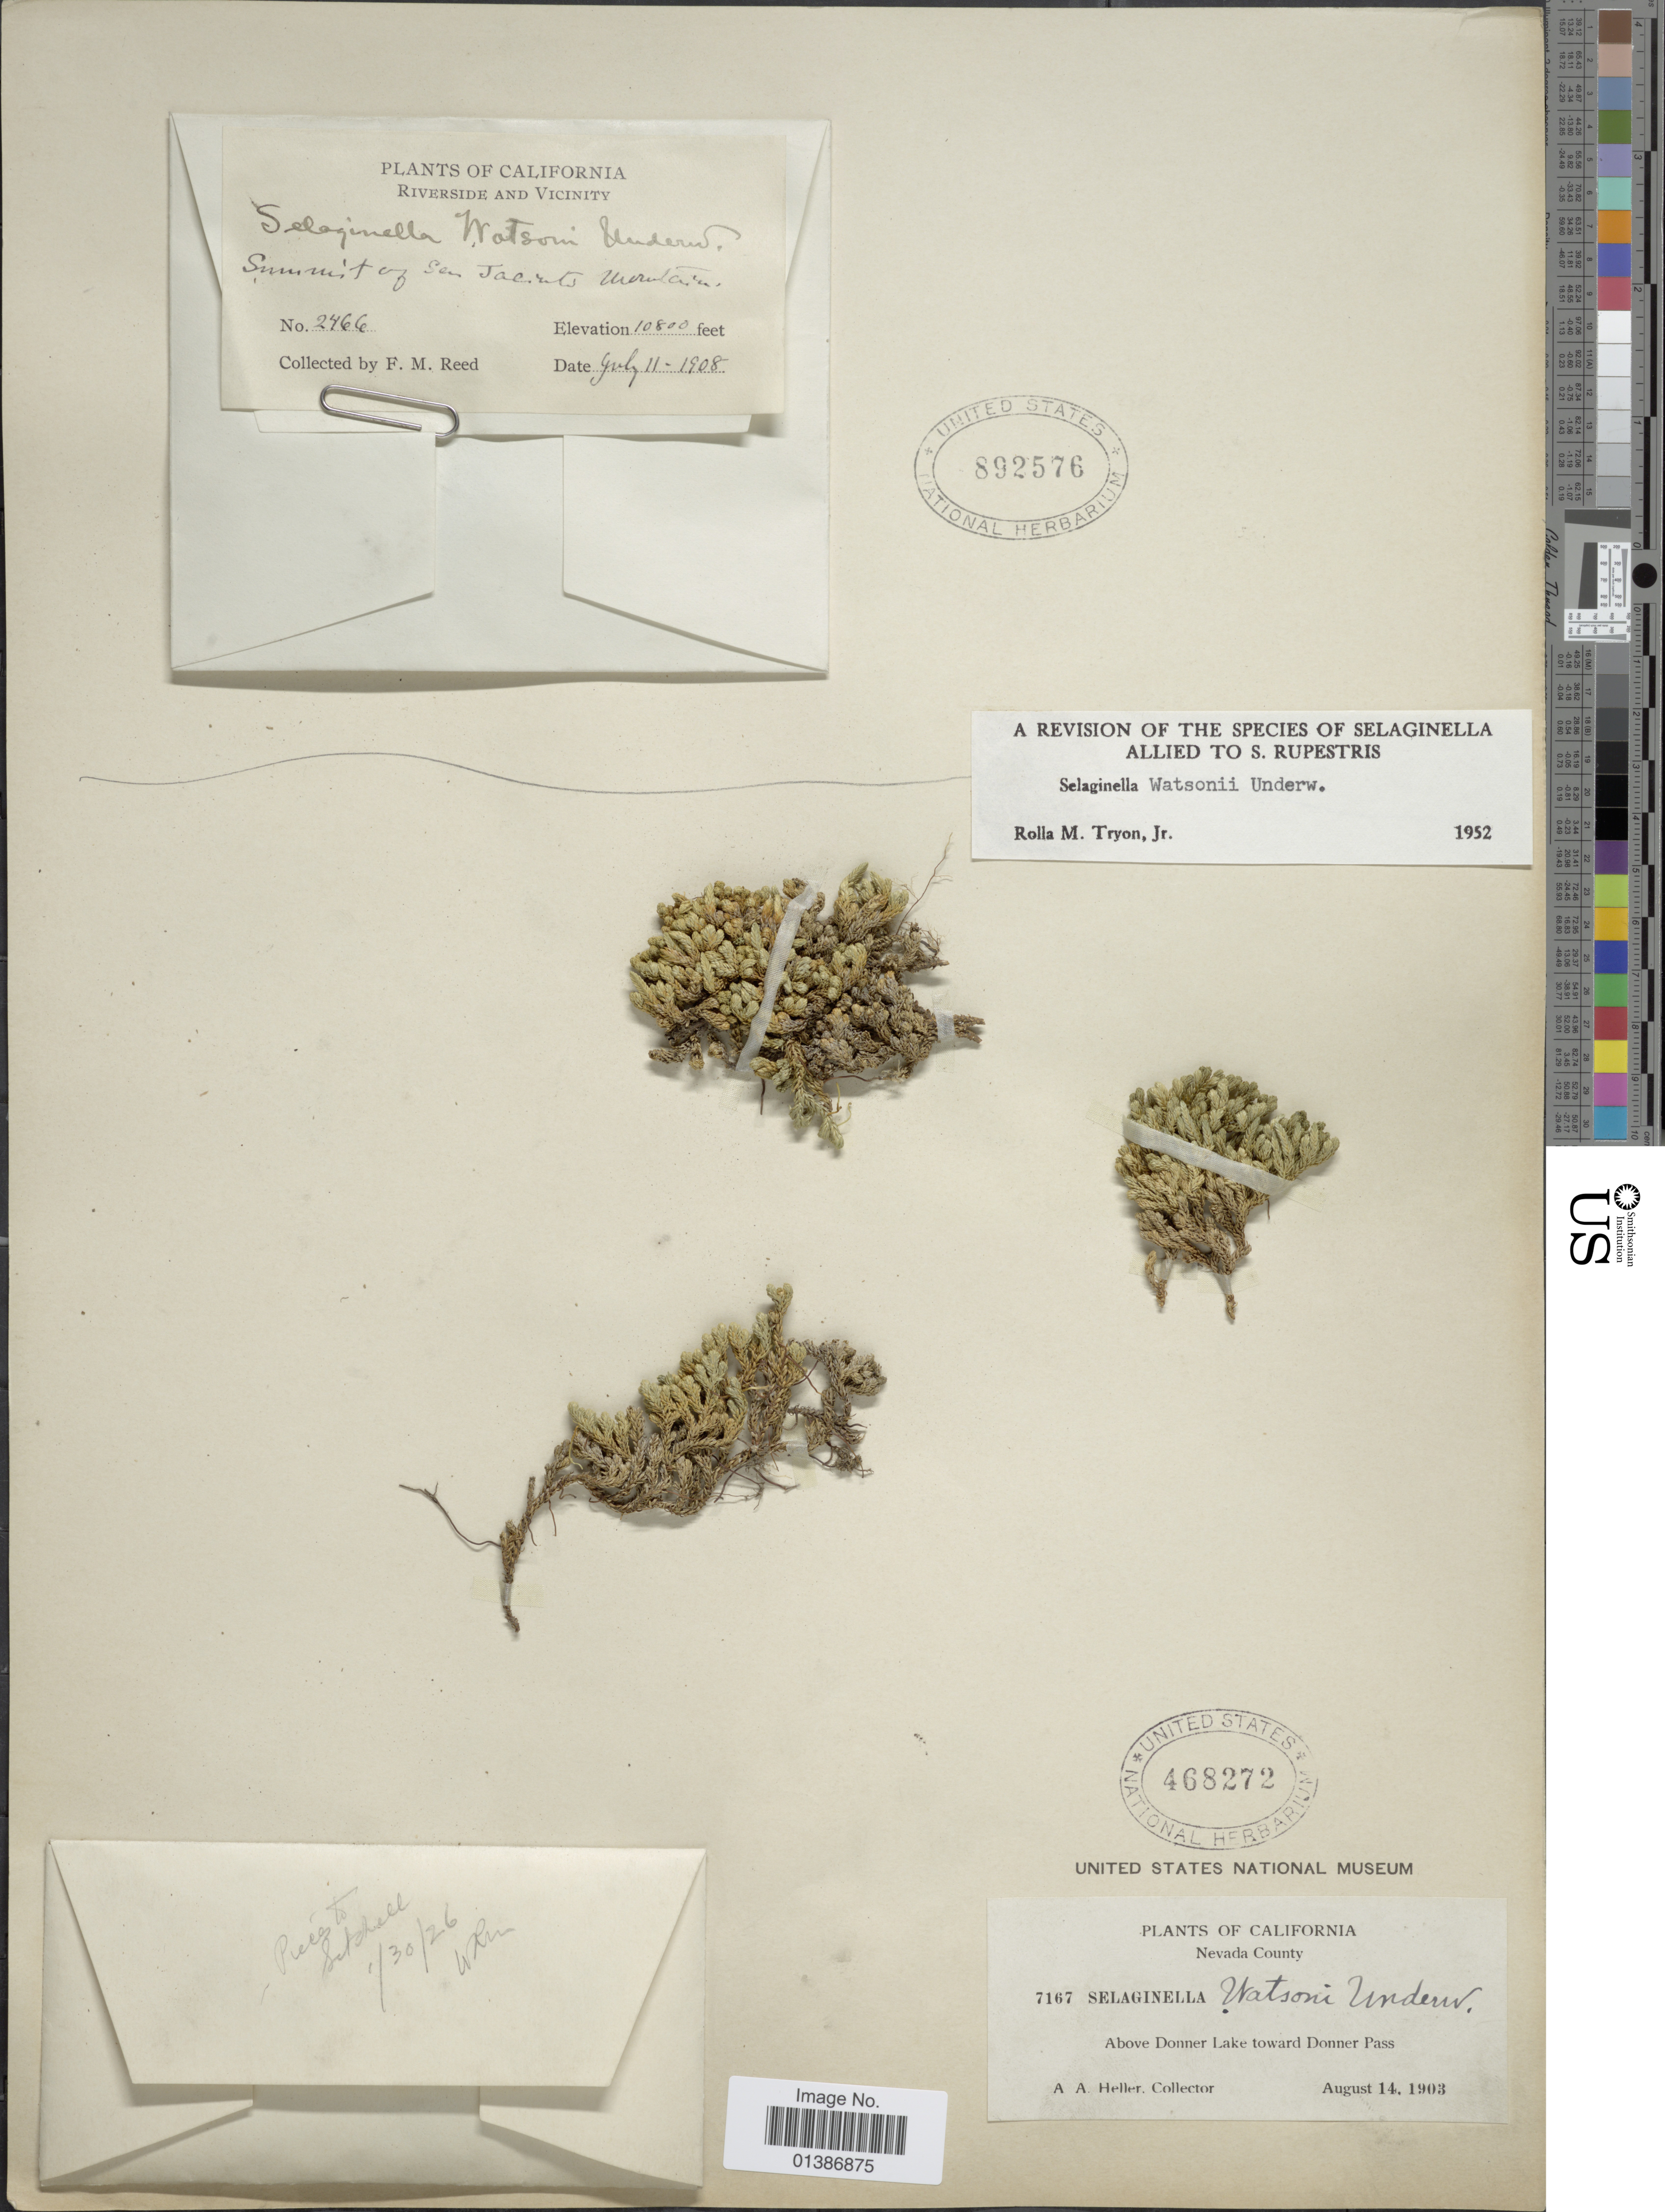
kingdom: Plantae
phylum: Tracheophyta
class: Lycopodiopsida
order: Selaginellales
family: Selaginellaceae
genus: Selaginella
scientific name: Selaginella watsonii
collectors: A. A. Heller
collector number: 7167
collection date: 1903-08-14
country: United States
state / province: California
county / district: Nevada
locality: Nevada County, Above Donner Lake toward Donner Pass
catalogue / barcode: US 468272